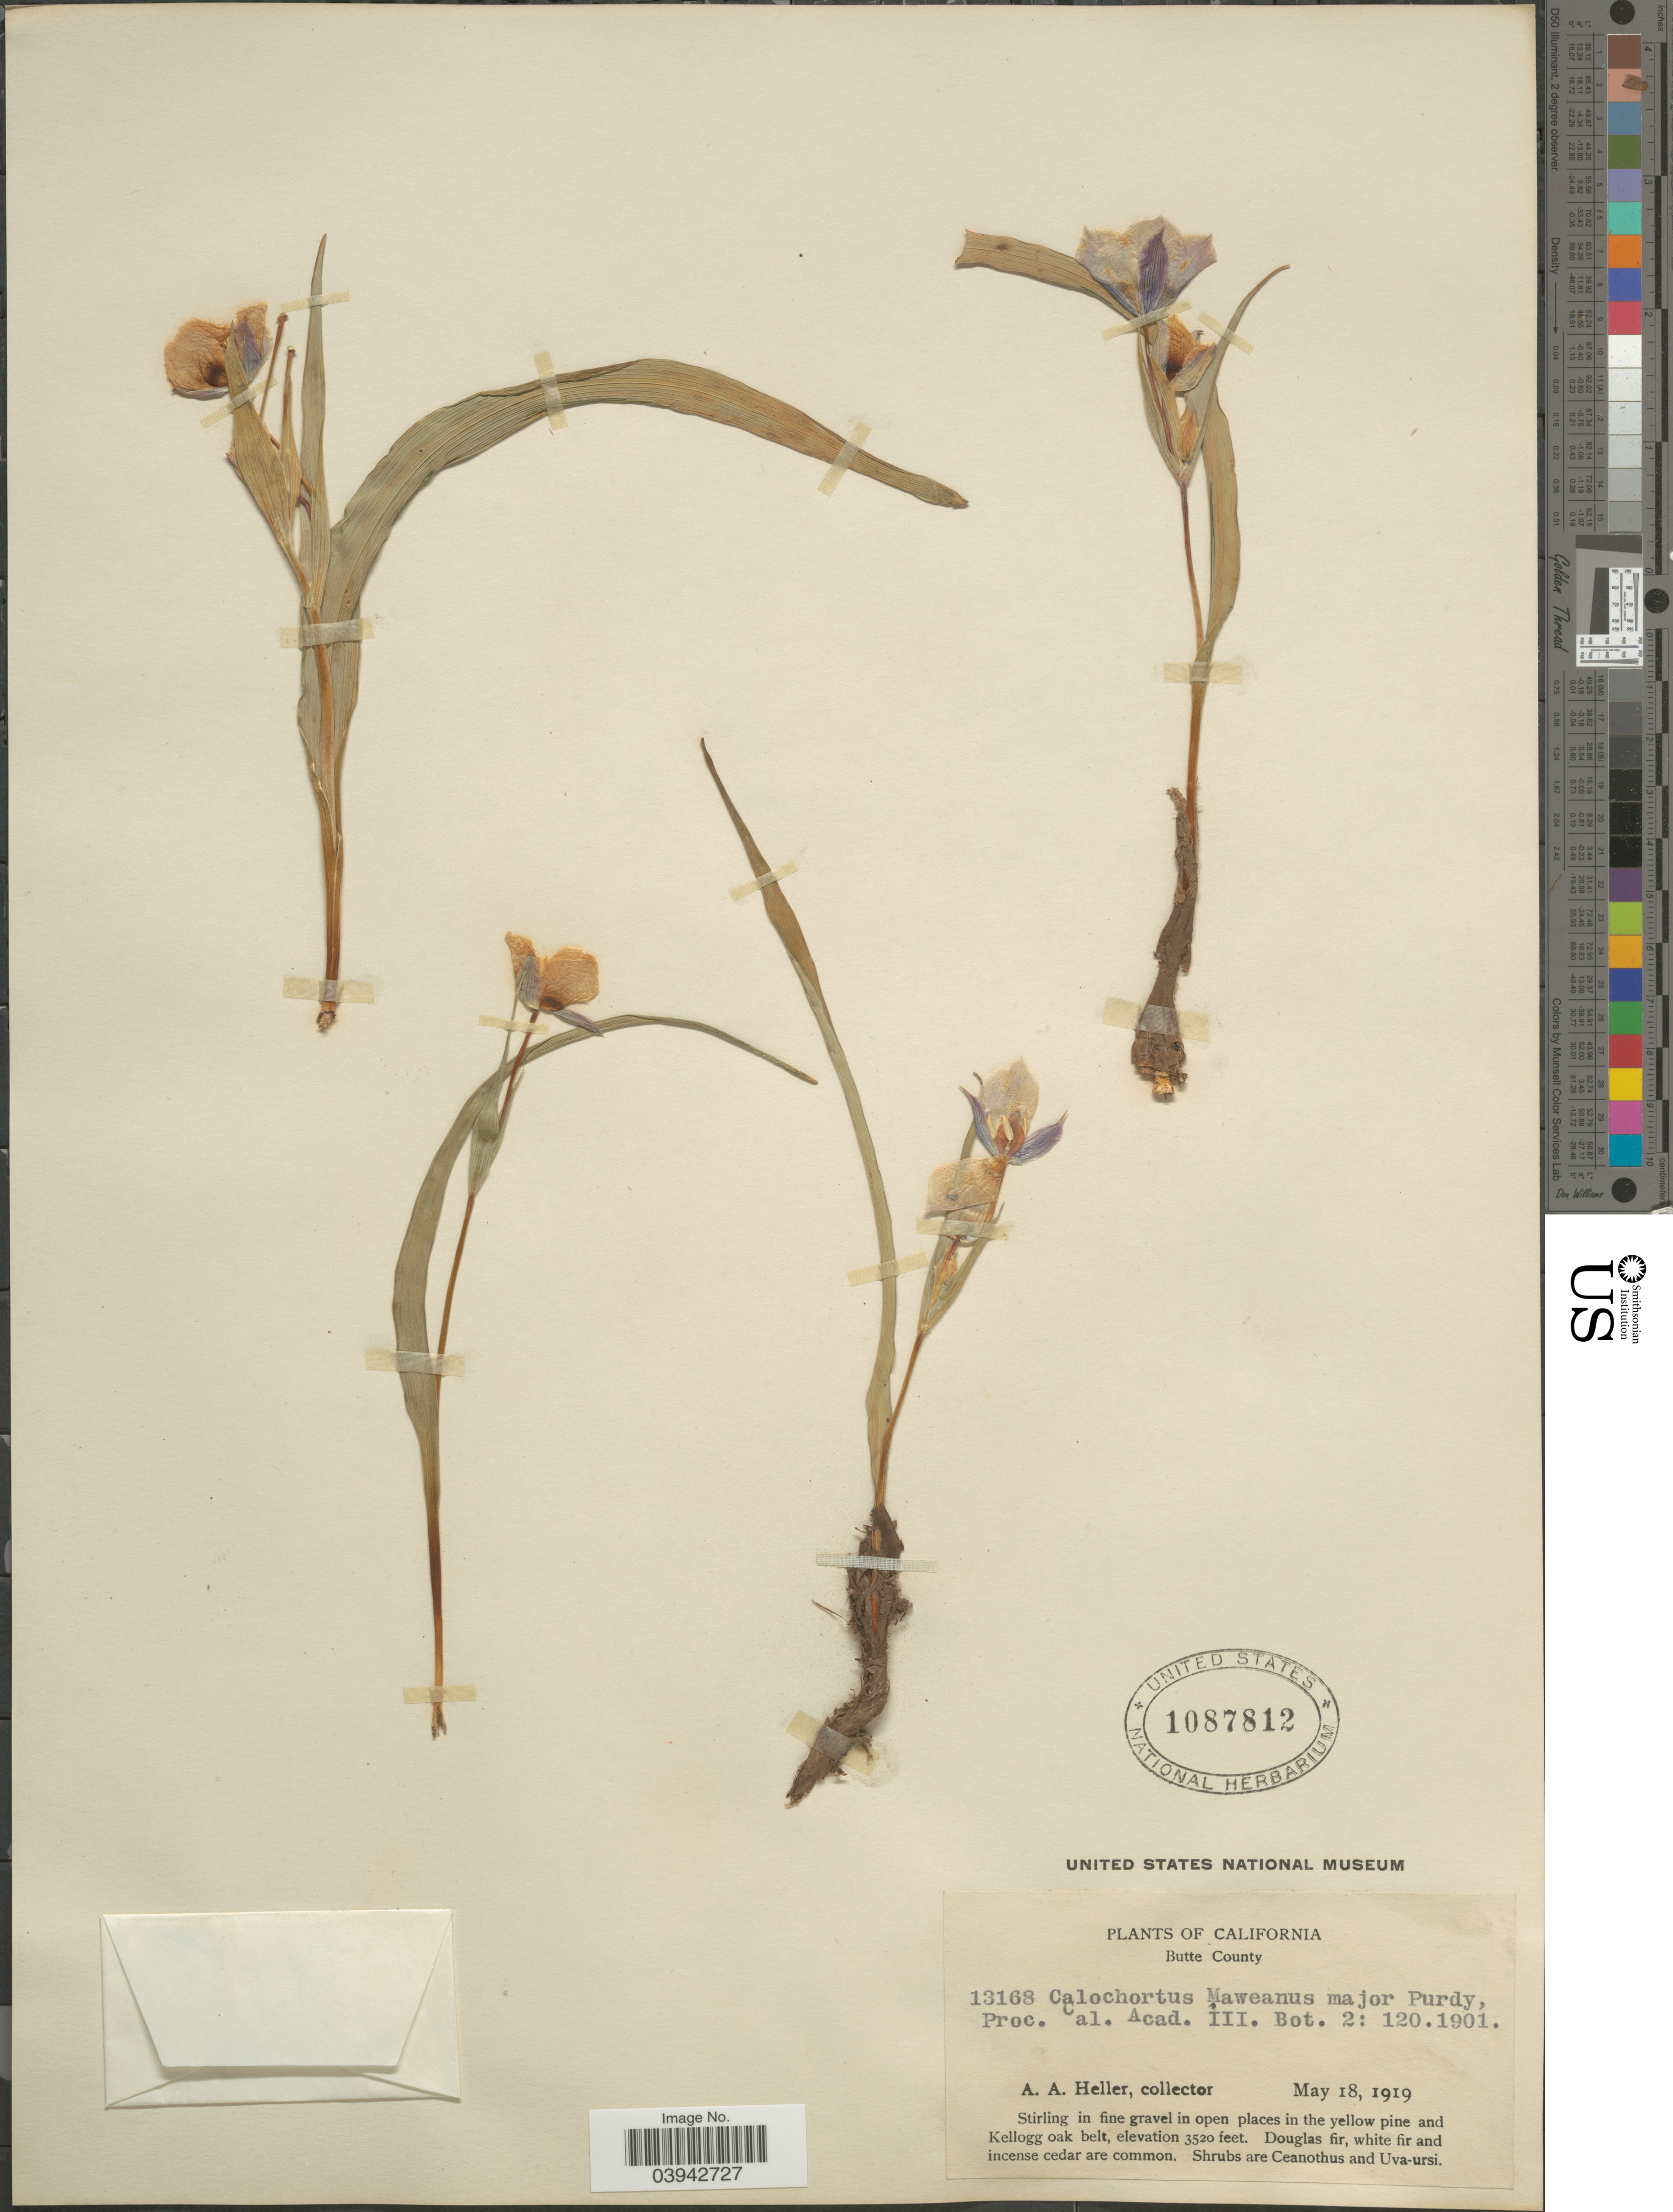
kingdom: Plantae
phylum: Tracheophyta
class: Liliopsida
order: Liliales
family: Liliaceae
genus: Calochortus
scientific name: Calochortus maweanus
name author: Leichtlin ex Baker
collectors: A. A. Heller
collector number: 13168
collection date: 1919-05-18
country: United States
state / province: California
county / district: Butte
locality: Butte County. Stirling in fine gravel in open places in the yellow pine and Kellogg oak belt.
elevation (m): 1073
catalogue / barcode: US 1087812